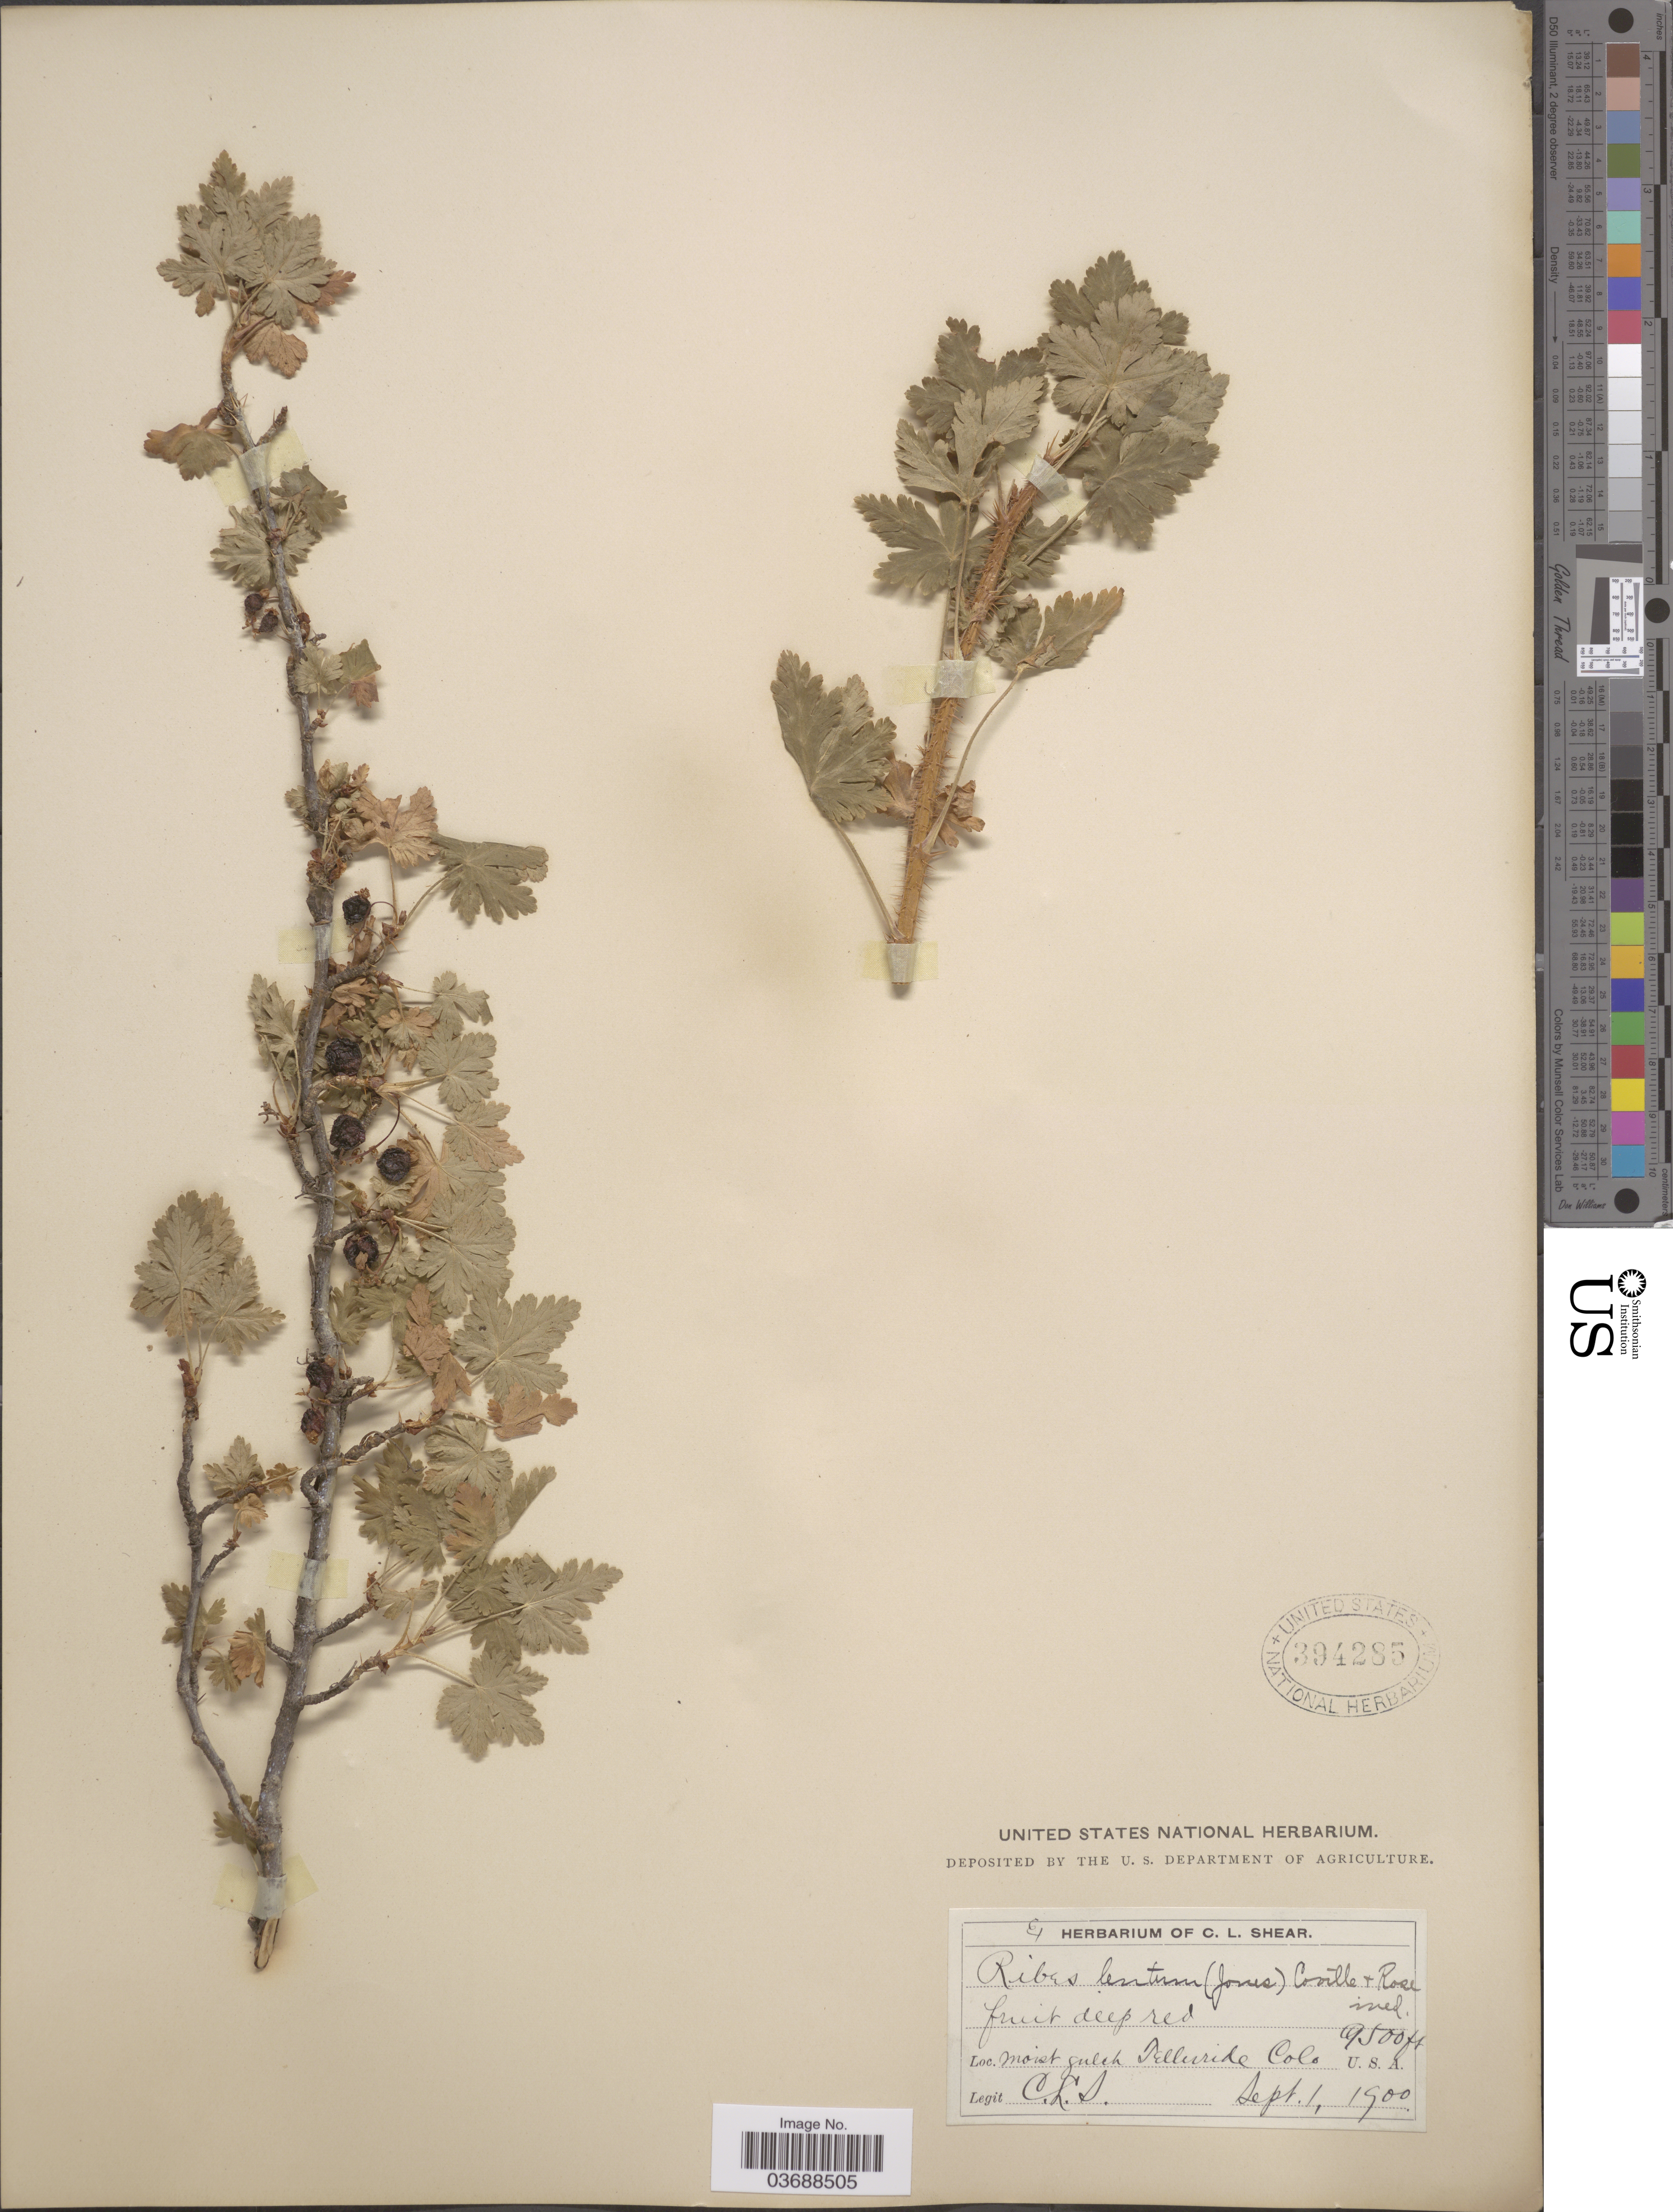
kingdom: Plantae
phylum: Tracheophyta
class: Magnoliopsida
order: Saxifragales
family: Grossulariaceae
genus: Ribes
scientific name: Ribes montigenum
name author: McClatchie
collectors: C. L. Shear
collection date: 1900-09-01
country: United States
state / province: Colorado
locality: Moist gulch, Telluride.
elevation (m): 2896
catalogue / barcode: US 394285